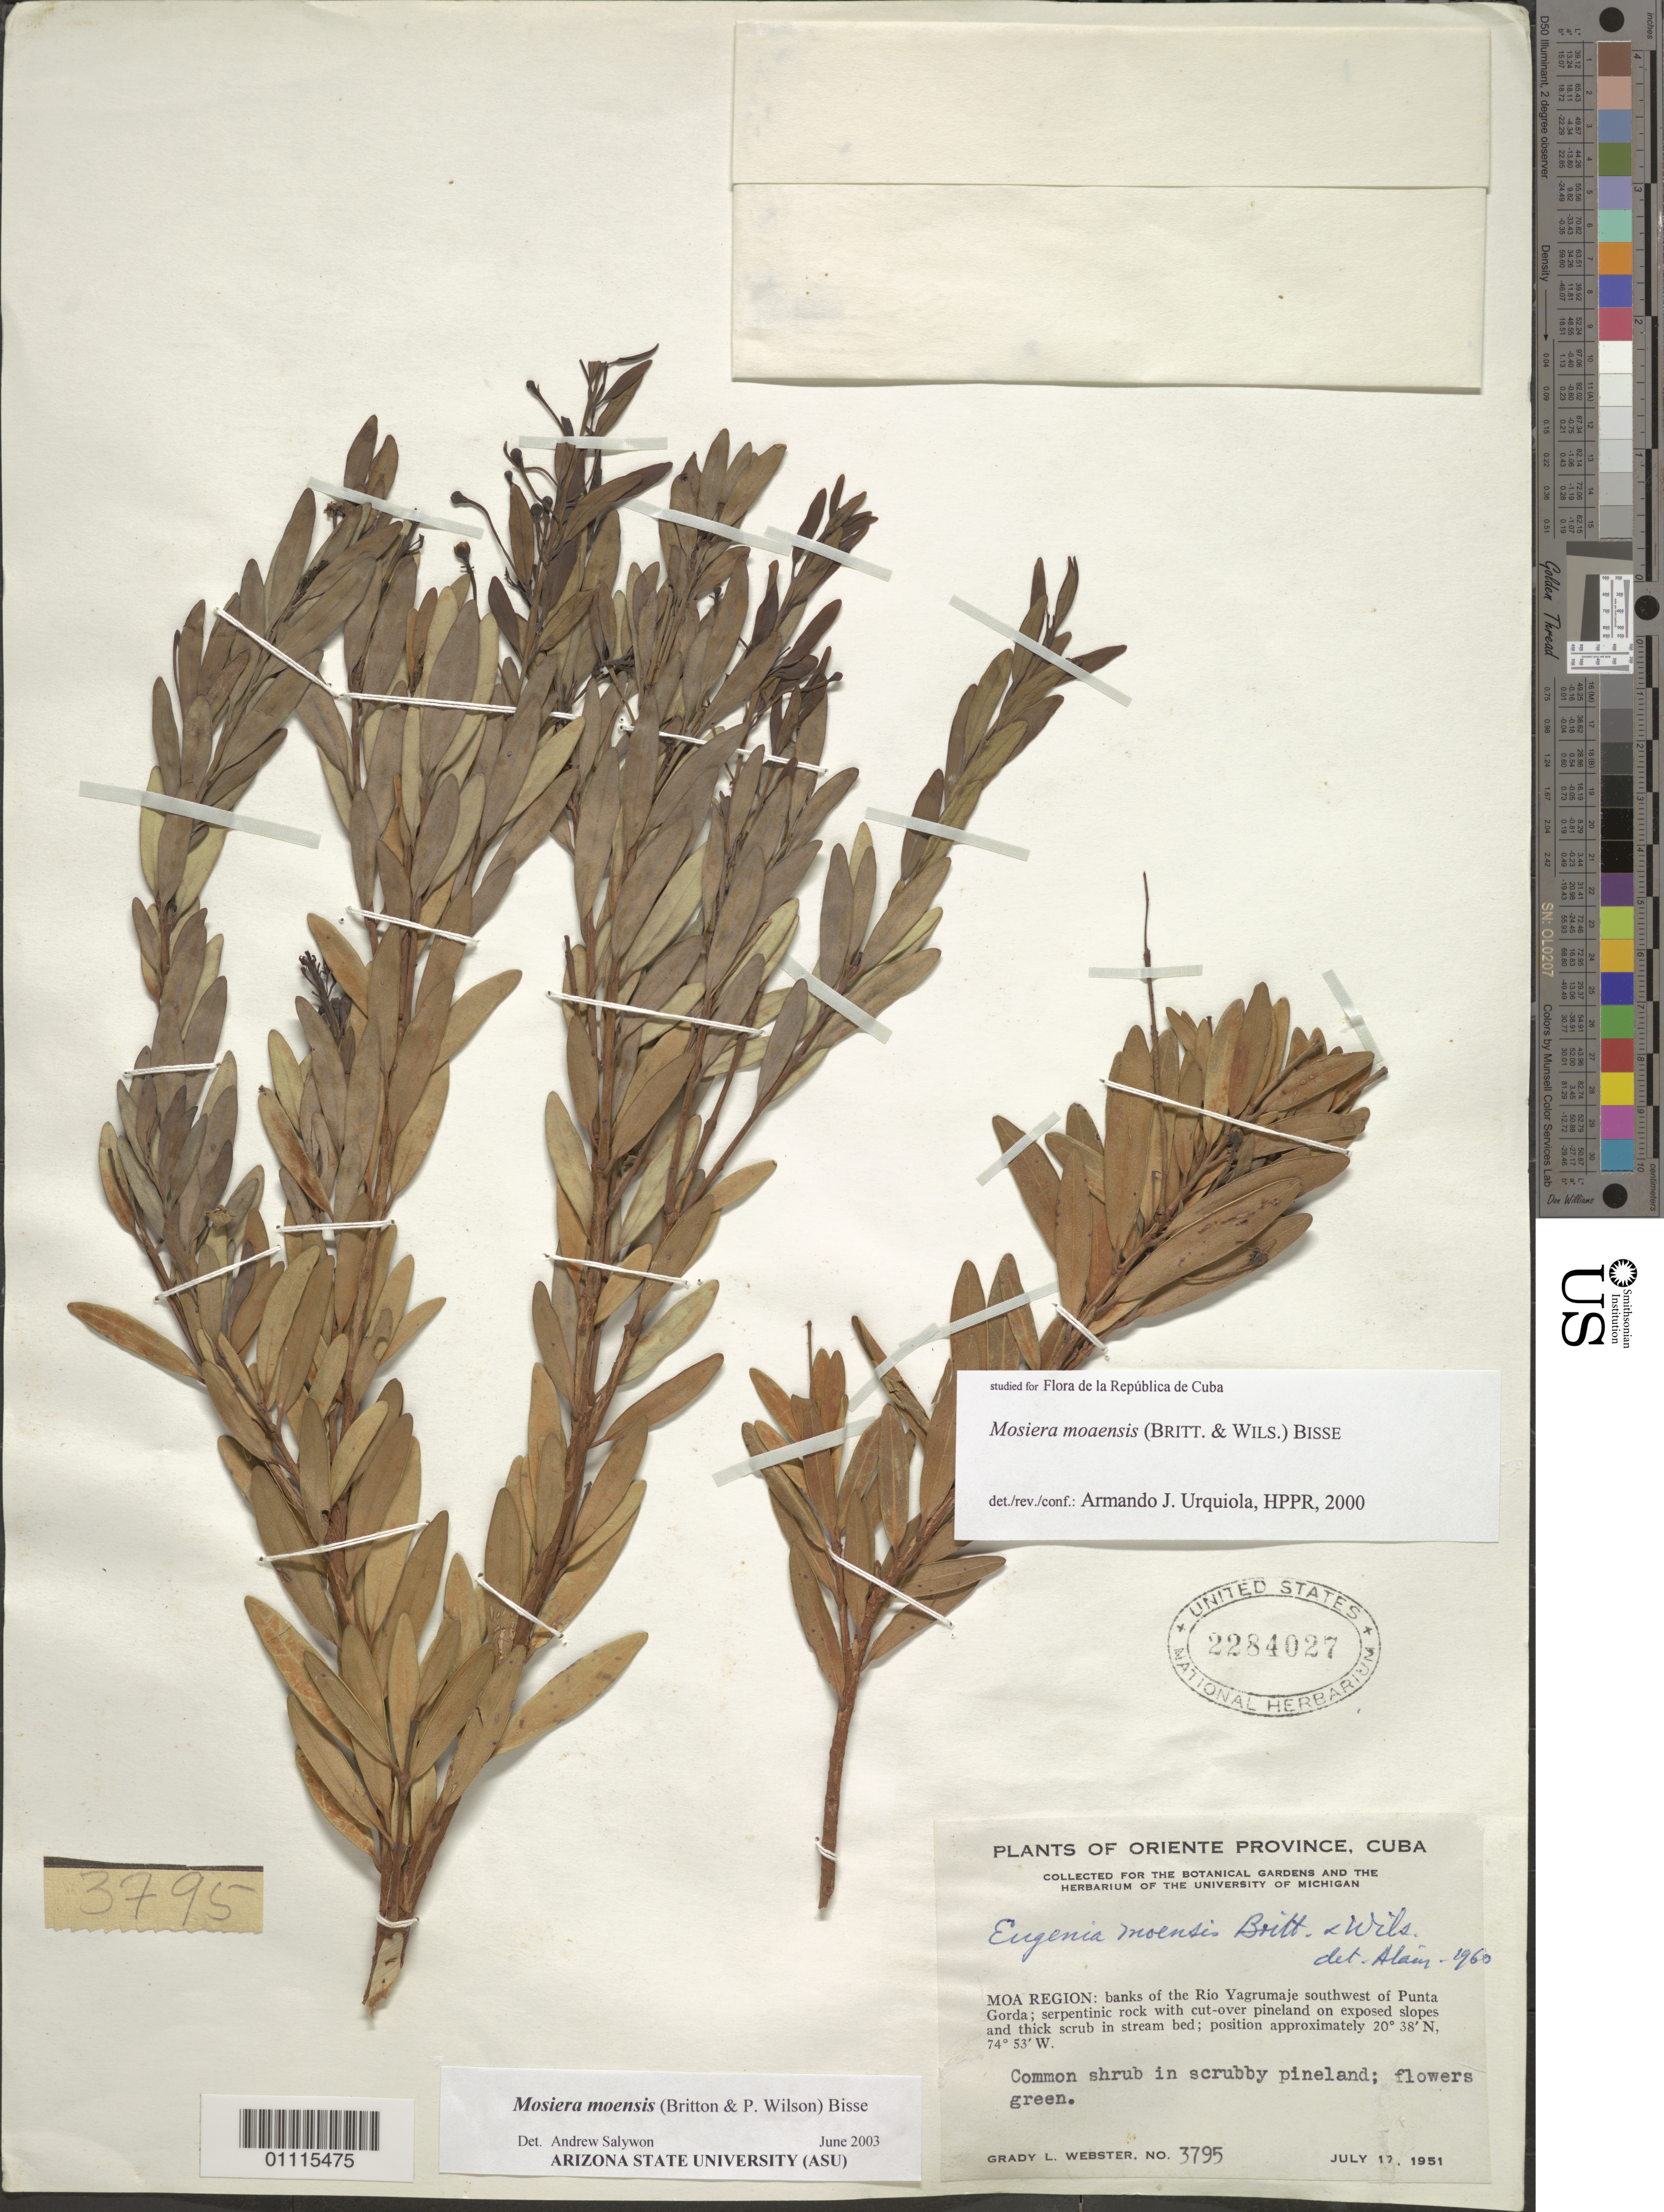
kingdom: Plantae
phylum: Tracheophyta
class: Magnoliopsida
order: Myrtales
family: Myrtaceae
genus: Mosiera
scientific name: Mosiera moaensis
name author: (Britton & P. Wilson) Bisse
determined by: Salywon, A. M., (ASU)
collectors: G. L. Webster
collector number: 3795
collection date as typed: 12 Jul 1951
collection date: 1951-07-12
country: Cuba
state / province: Holguín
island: Cuba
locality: Moa region; banks of Rio Yagrumaje, SW of Punta Gorda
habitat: Serpentinic rock with cut-over pineland on exposed slopes and thick scrub in stream bed. Scruppy pineland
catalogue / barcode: US 2284027